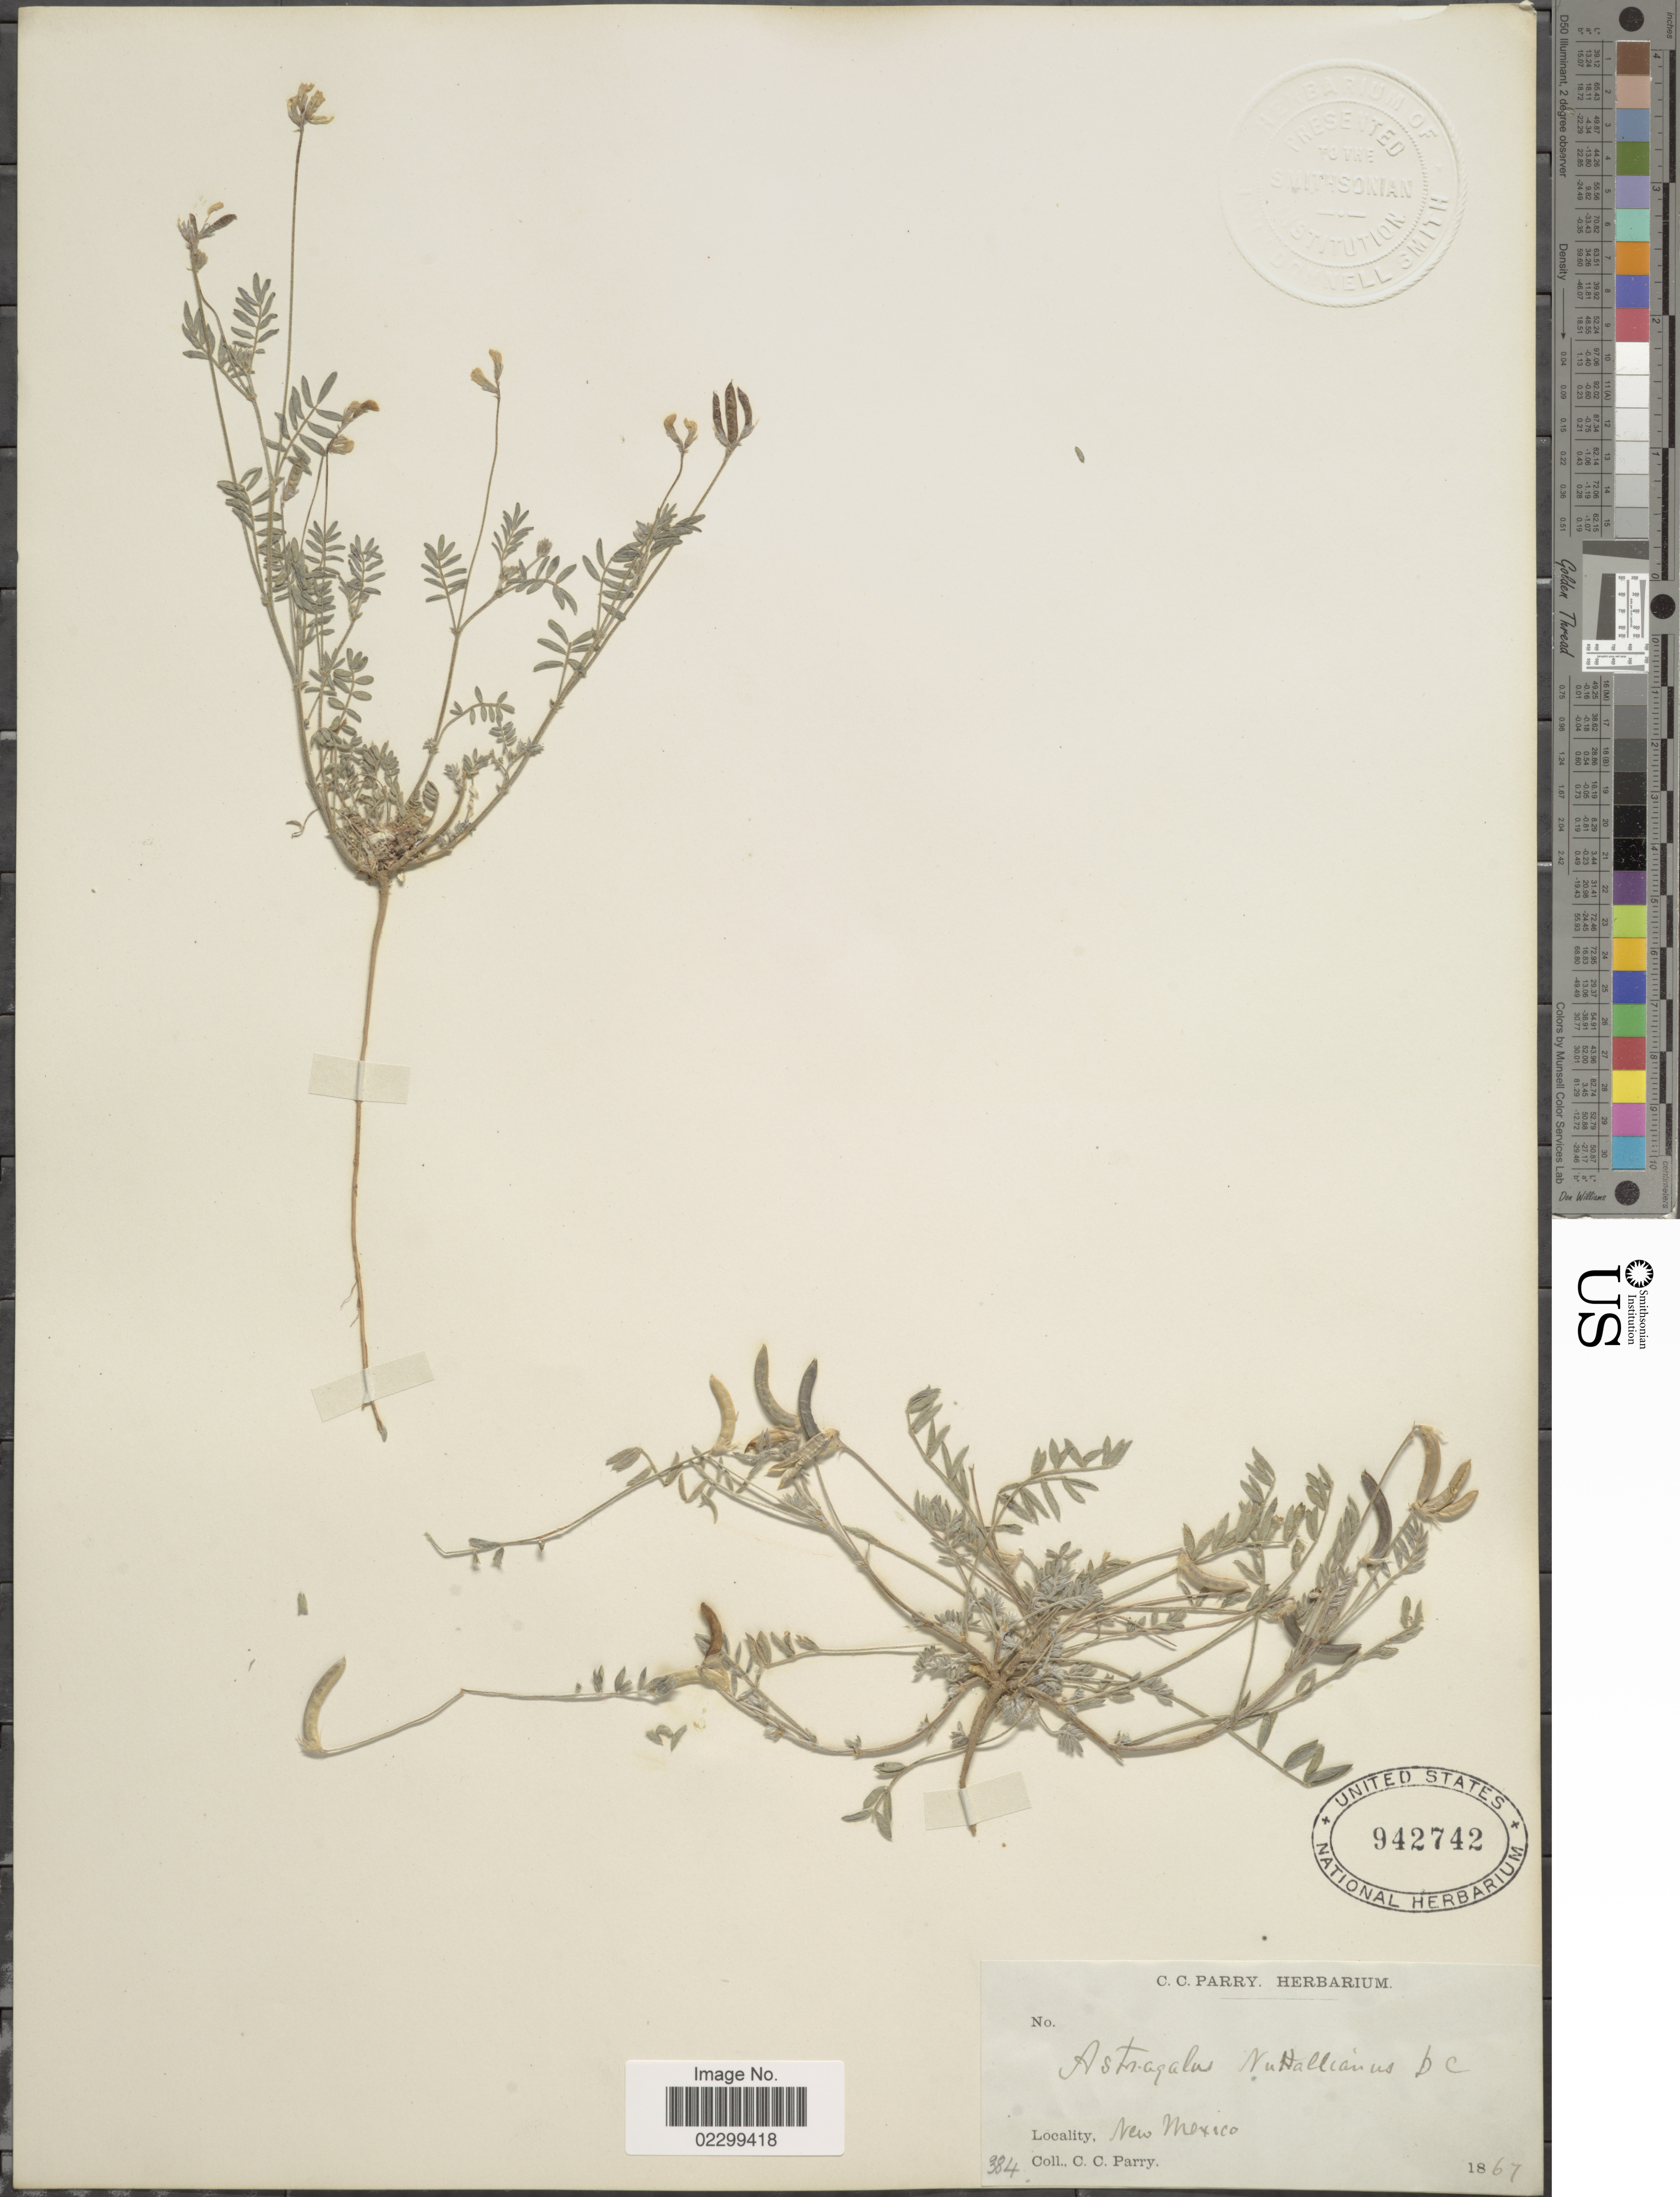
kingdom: Plantae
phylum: Tracheophyta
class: Magnoliopsida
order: Fabales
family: Fabaceae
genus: Astragalus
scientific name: Astragalus nuttallianus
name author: DC.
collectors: C. C. Parry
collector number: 384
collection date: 1867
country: United States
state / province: New Mexico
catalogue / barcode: US 942742